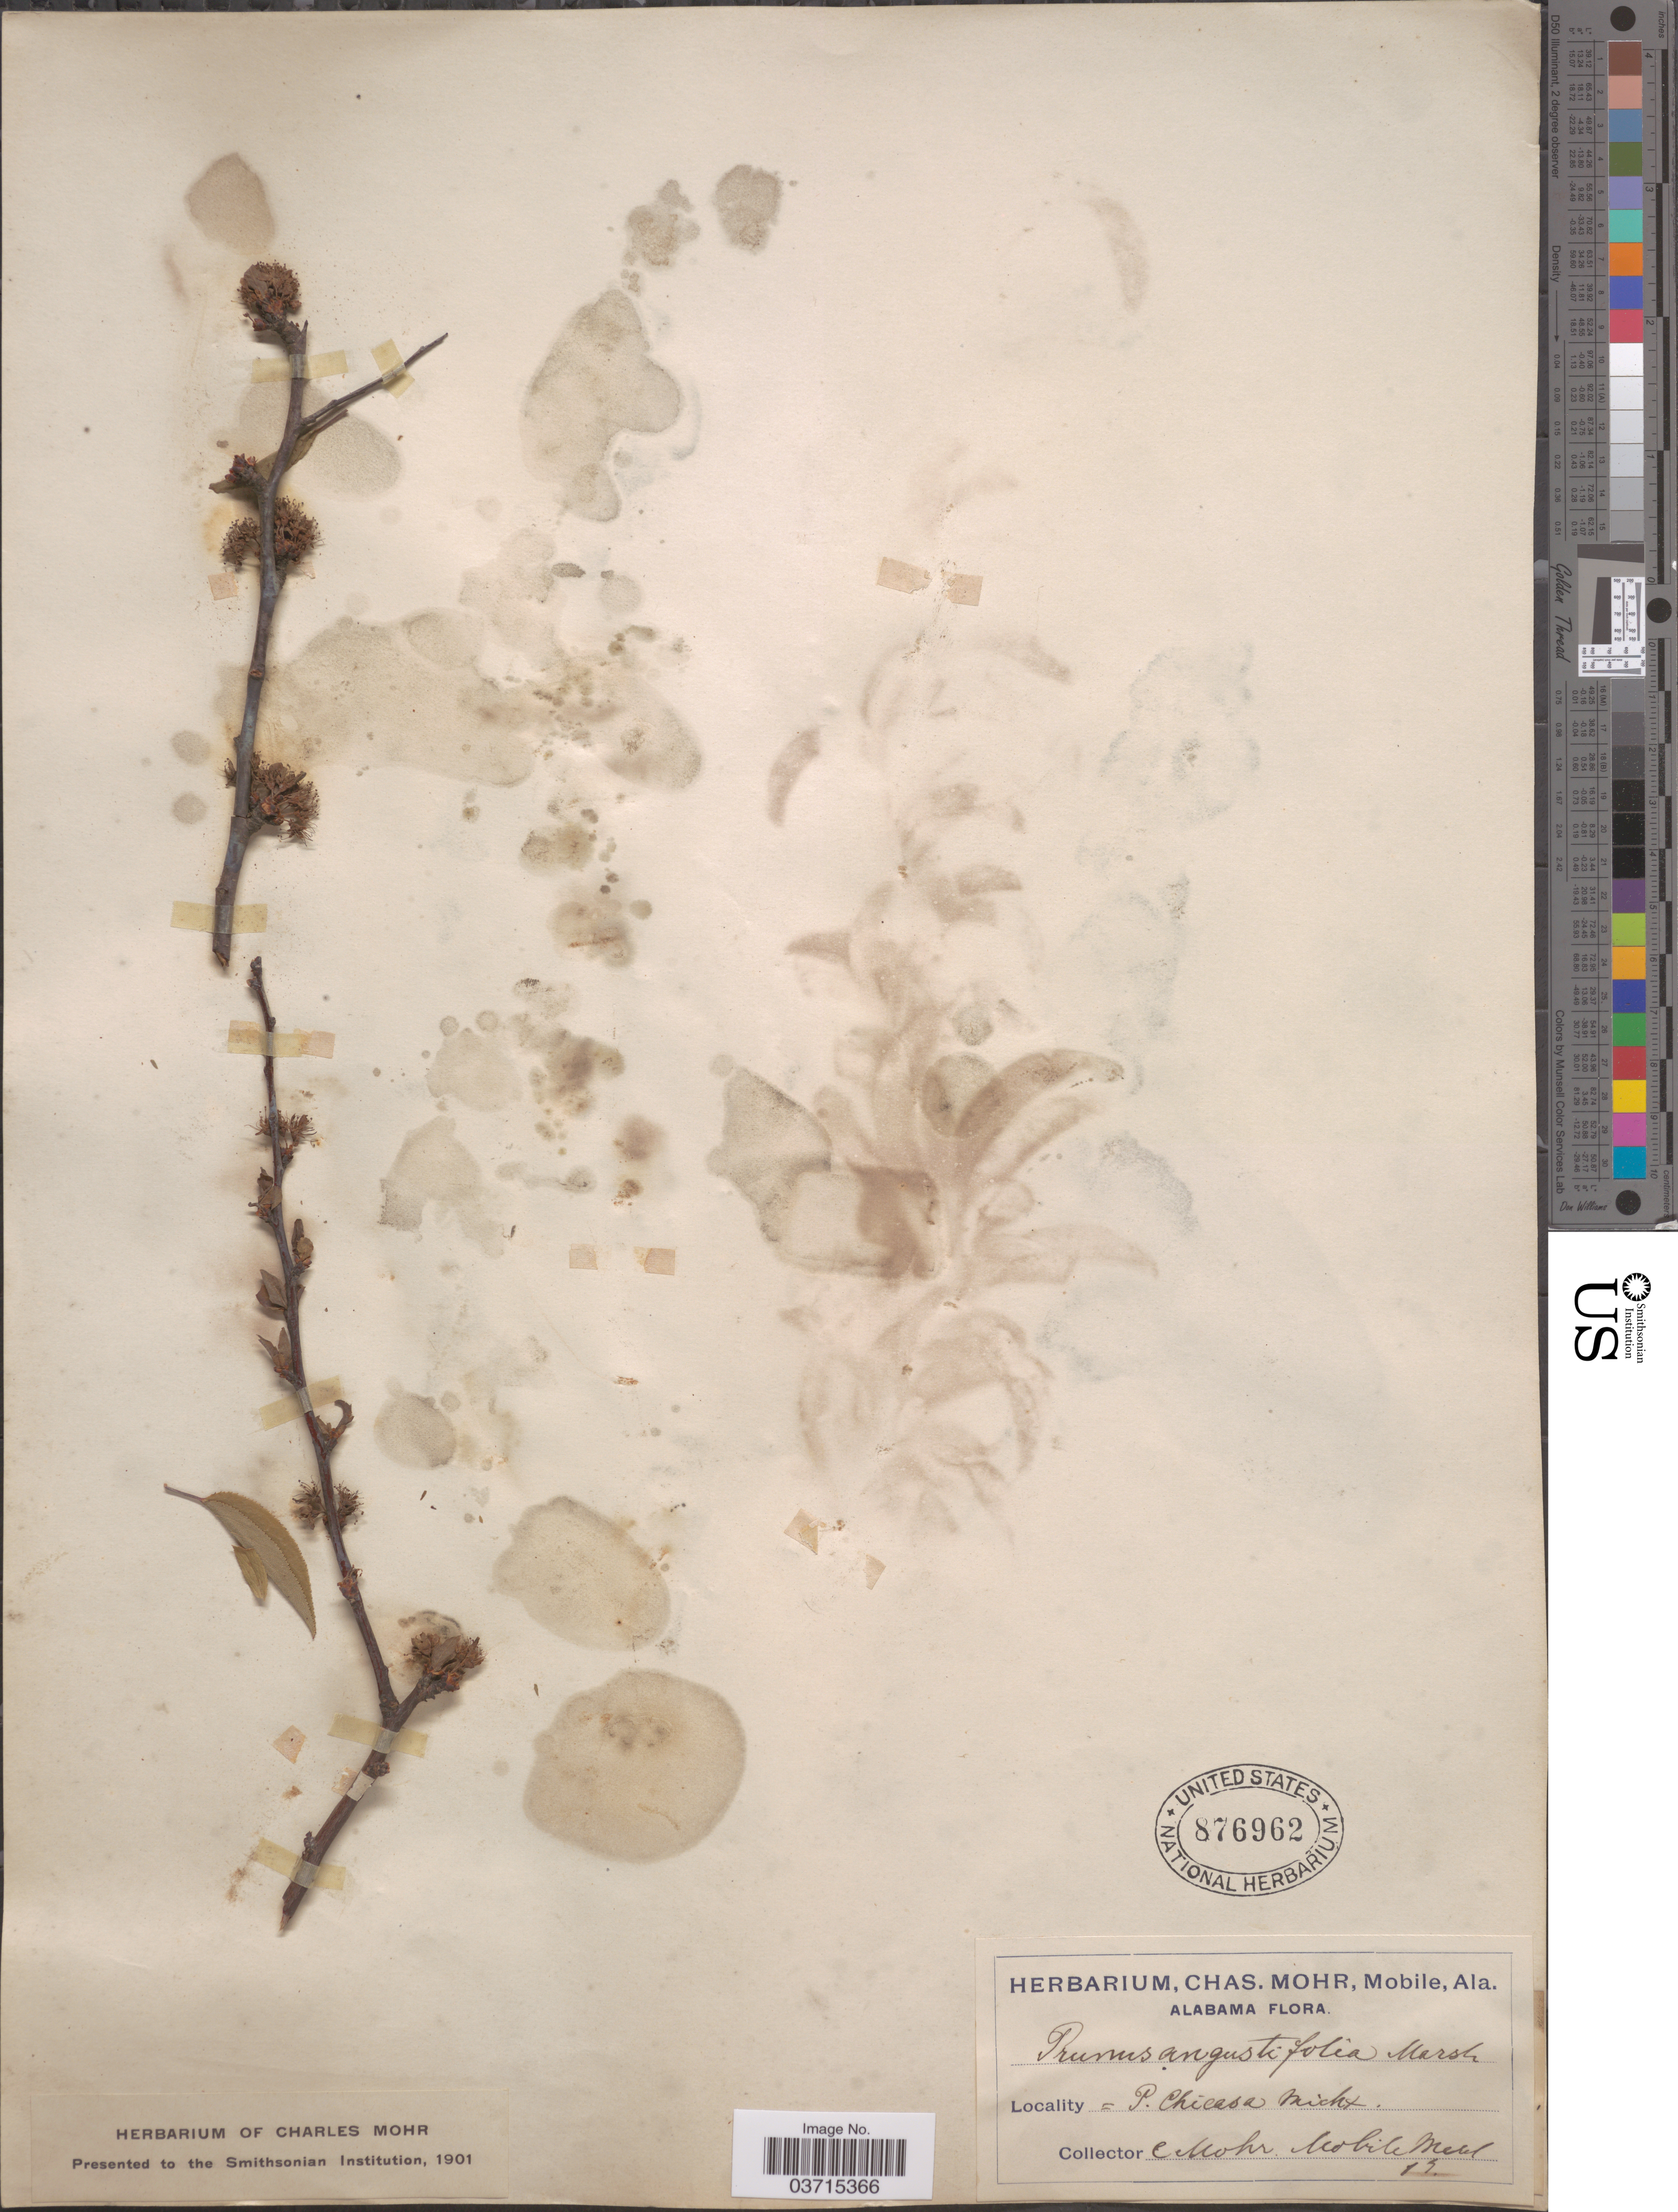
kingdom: Plantae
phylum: Tracheophyta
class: Magnoliopsida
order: Rosales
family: Rosaceae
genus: Prunus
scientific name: Prunus angustifolia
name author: Marshall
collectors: Mohr, C. T. (herbarium)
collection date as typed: Transcribed d/m/y: /3/17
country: United States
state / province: Alabama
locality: Mobile.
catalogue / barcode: US 876962